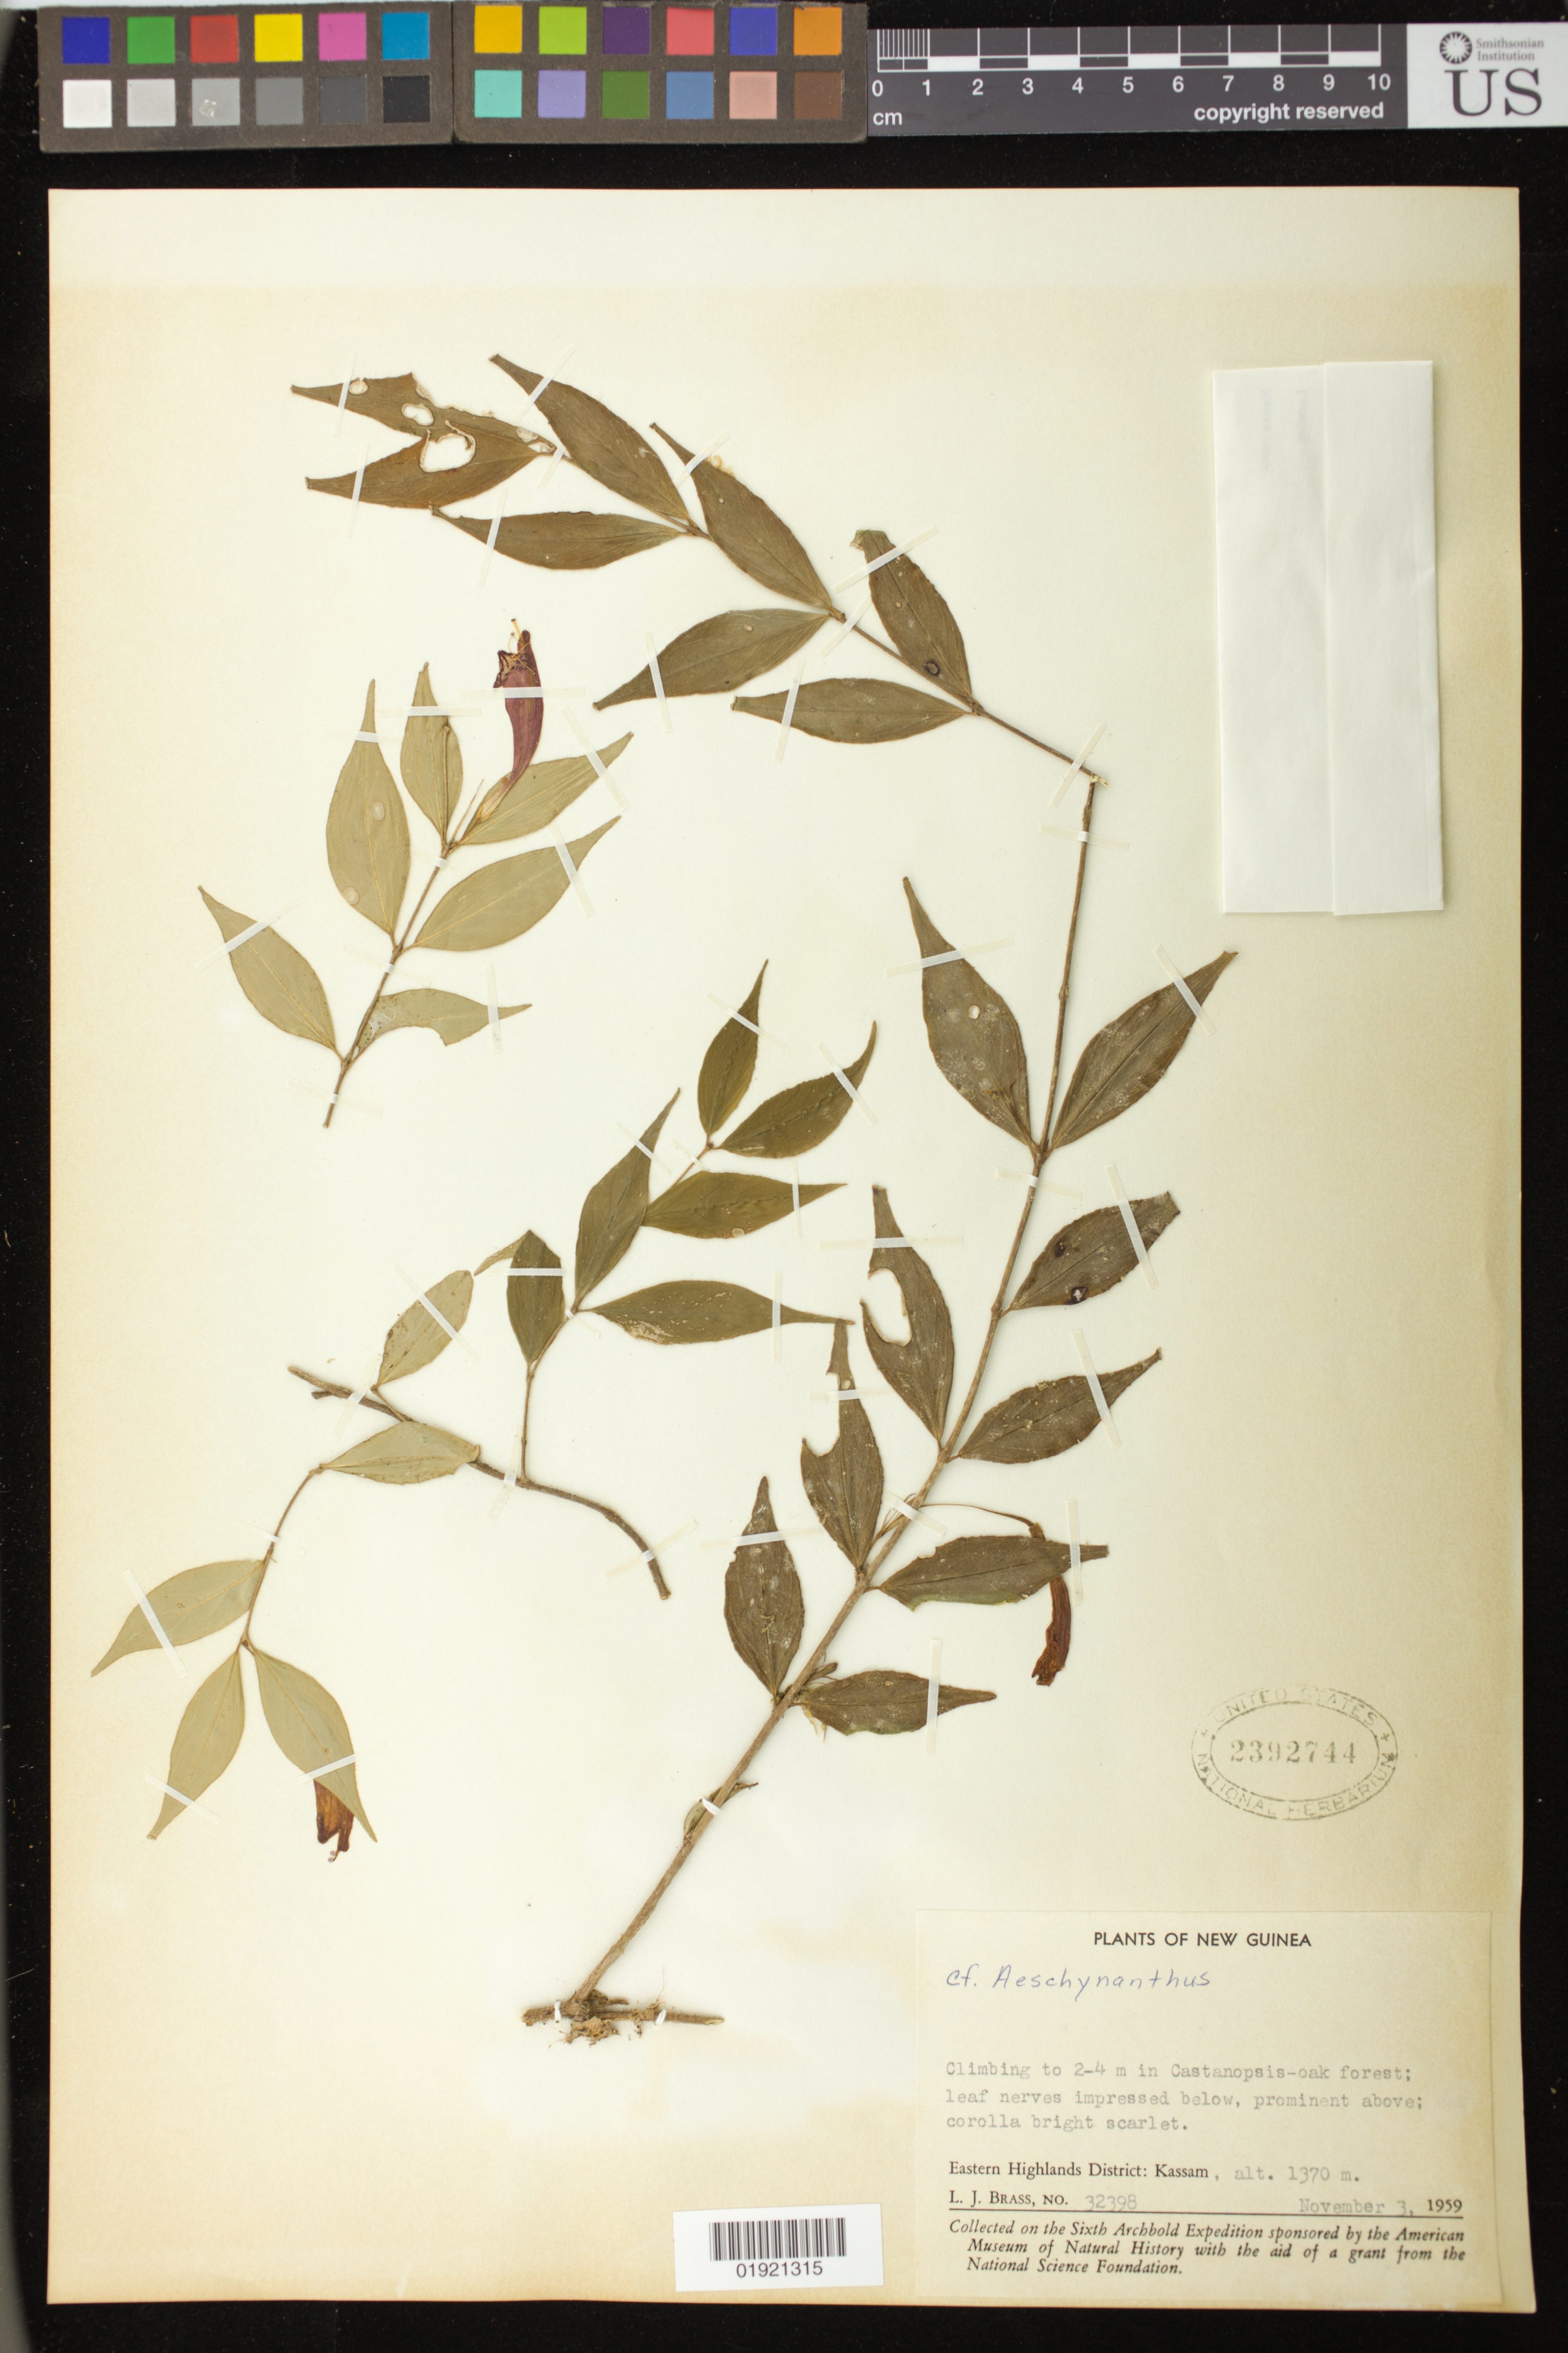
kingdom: Plantae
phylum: Tracheophyta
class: Magnoliopsida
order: Lamiales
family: Gesneriaceae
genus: Aeschynanthus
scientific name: Aeschynanthus sp.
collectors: L. J. Brass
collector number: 32398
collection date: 1959-11-03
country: Papua New Guinea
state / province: Eastern Highlands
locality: Kassam.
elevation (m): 1370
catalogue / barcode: US 2392744